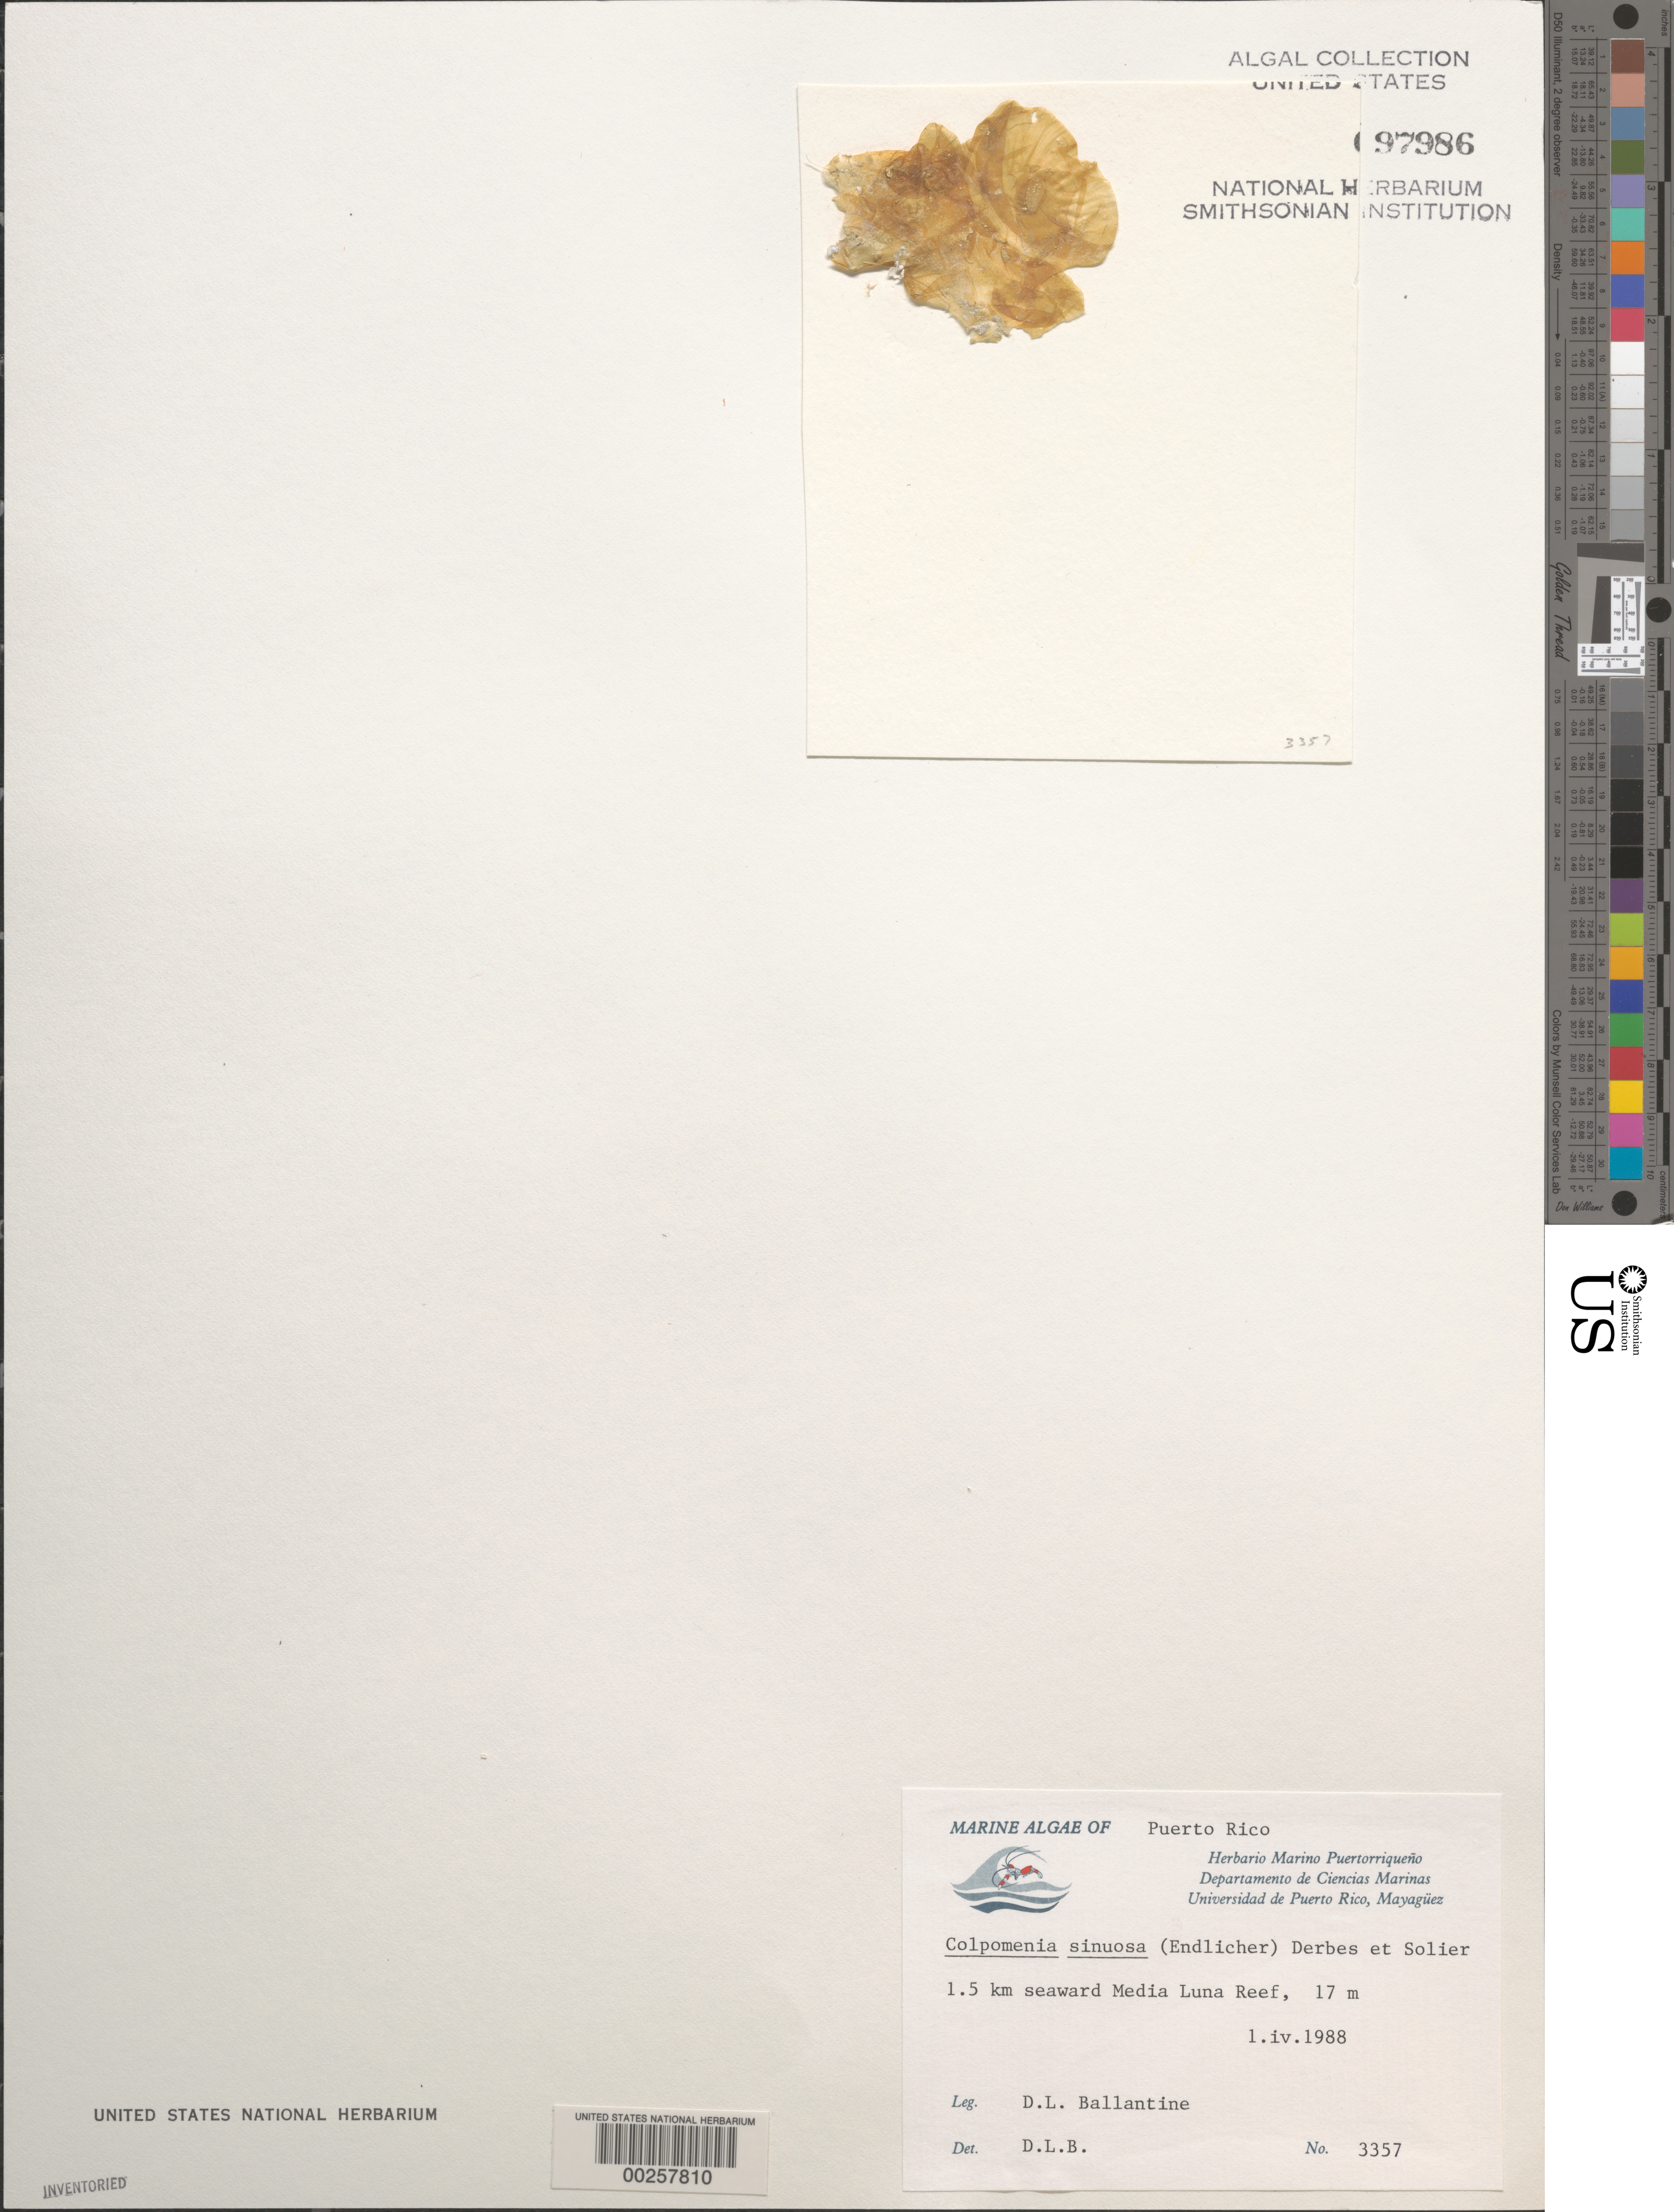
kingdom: Chromista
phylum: Ochrophyta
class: Phaeophyceae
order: Scytosiphonales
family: Scytosiphonaceae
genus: Colpomenia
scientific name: Colpomenia sinuosa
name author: (K. Mert. ex Roth) Derbes & Solier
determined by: Ballantine, D. L.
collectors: D.L. Ballantine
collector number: DLB 3357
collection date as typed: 01 Apr 1988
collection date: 1988-04-01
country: Puerto Rico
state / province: Lajas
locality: Media Luna Reef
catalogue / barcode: US 97986